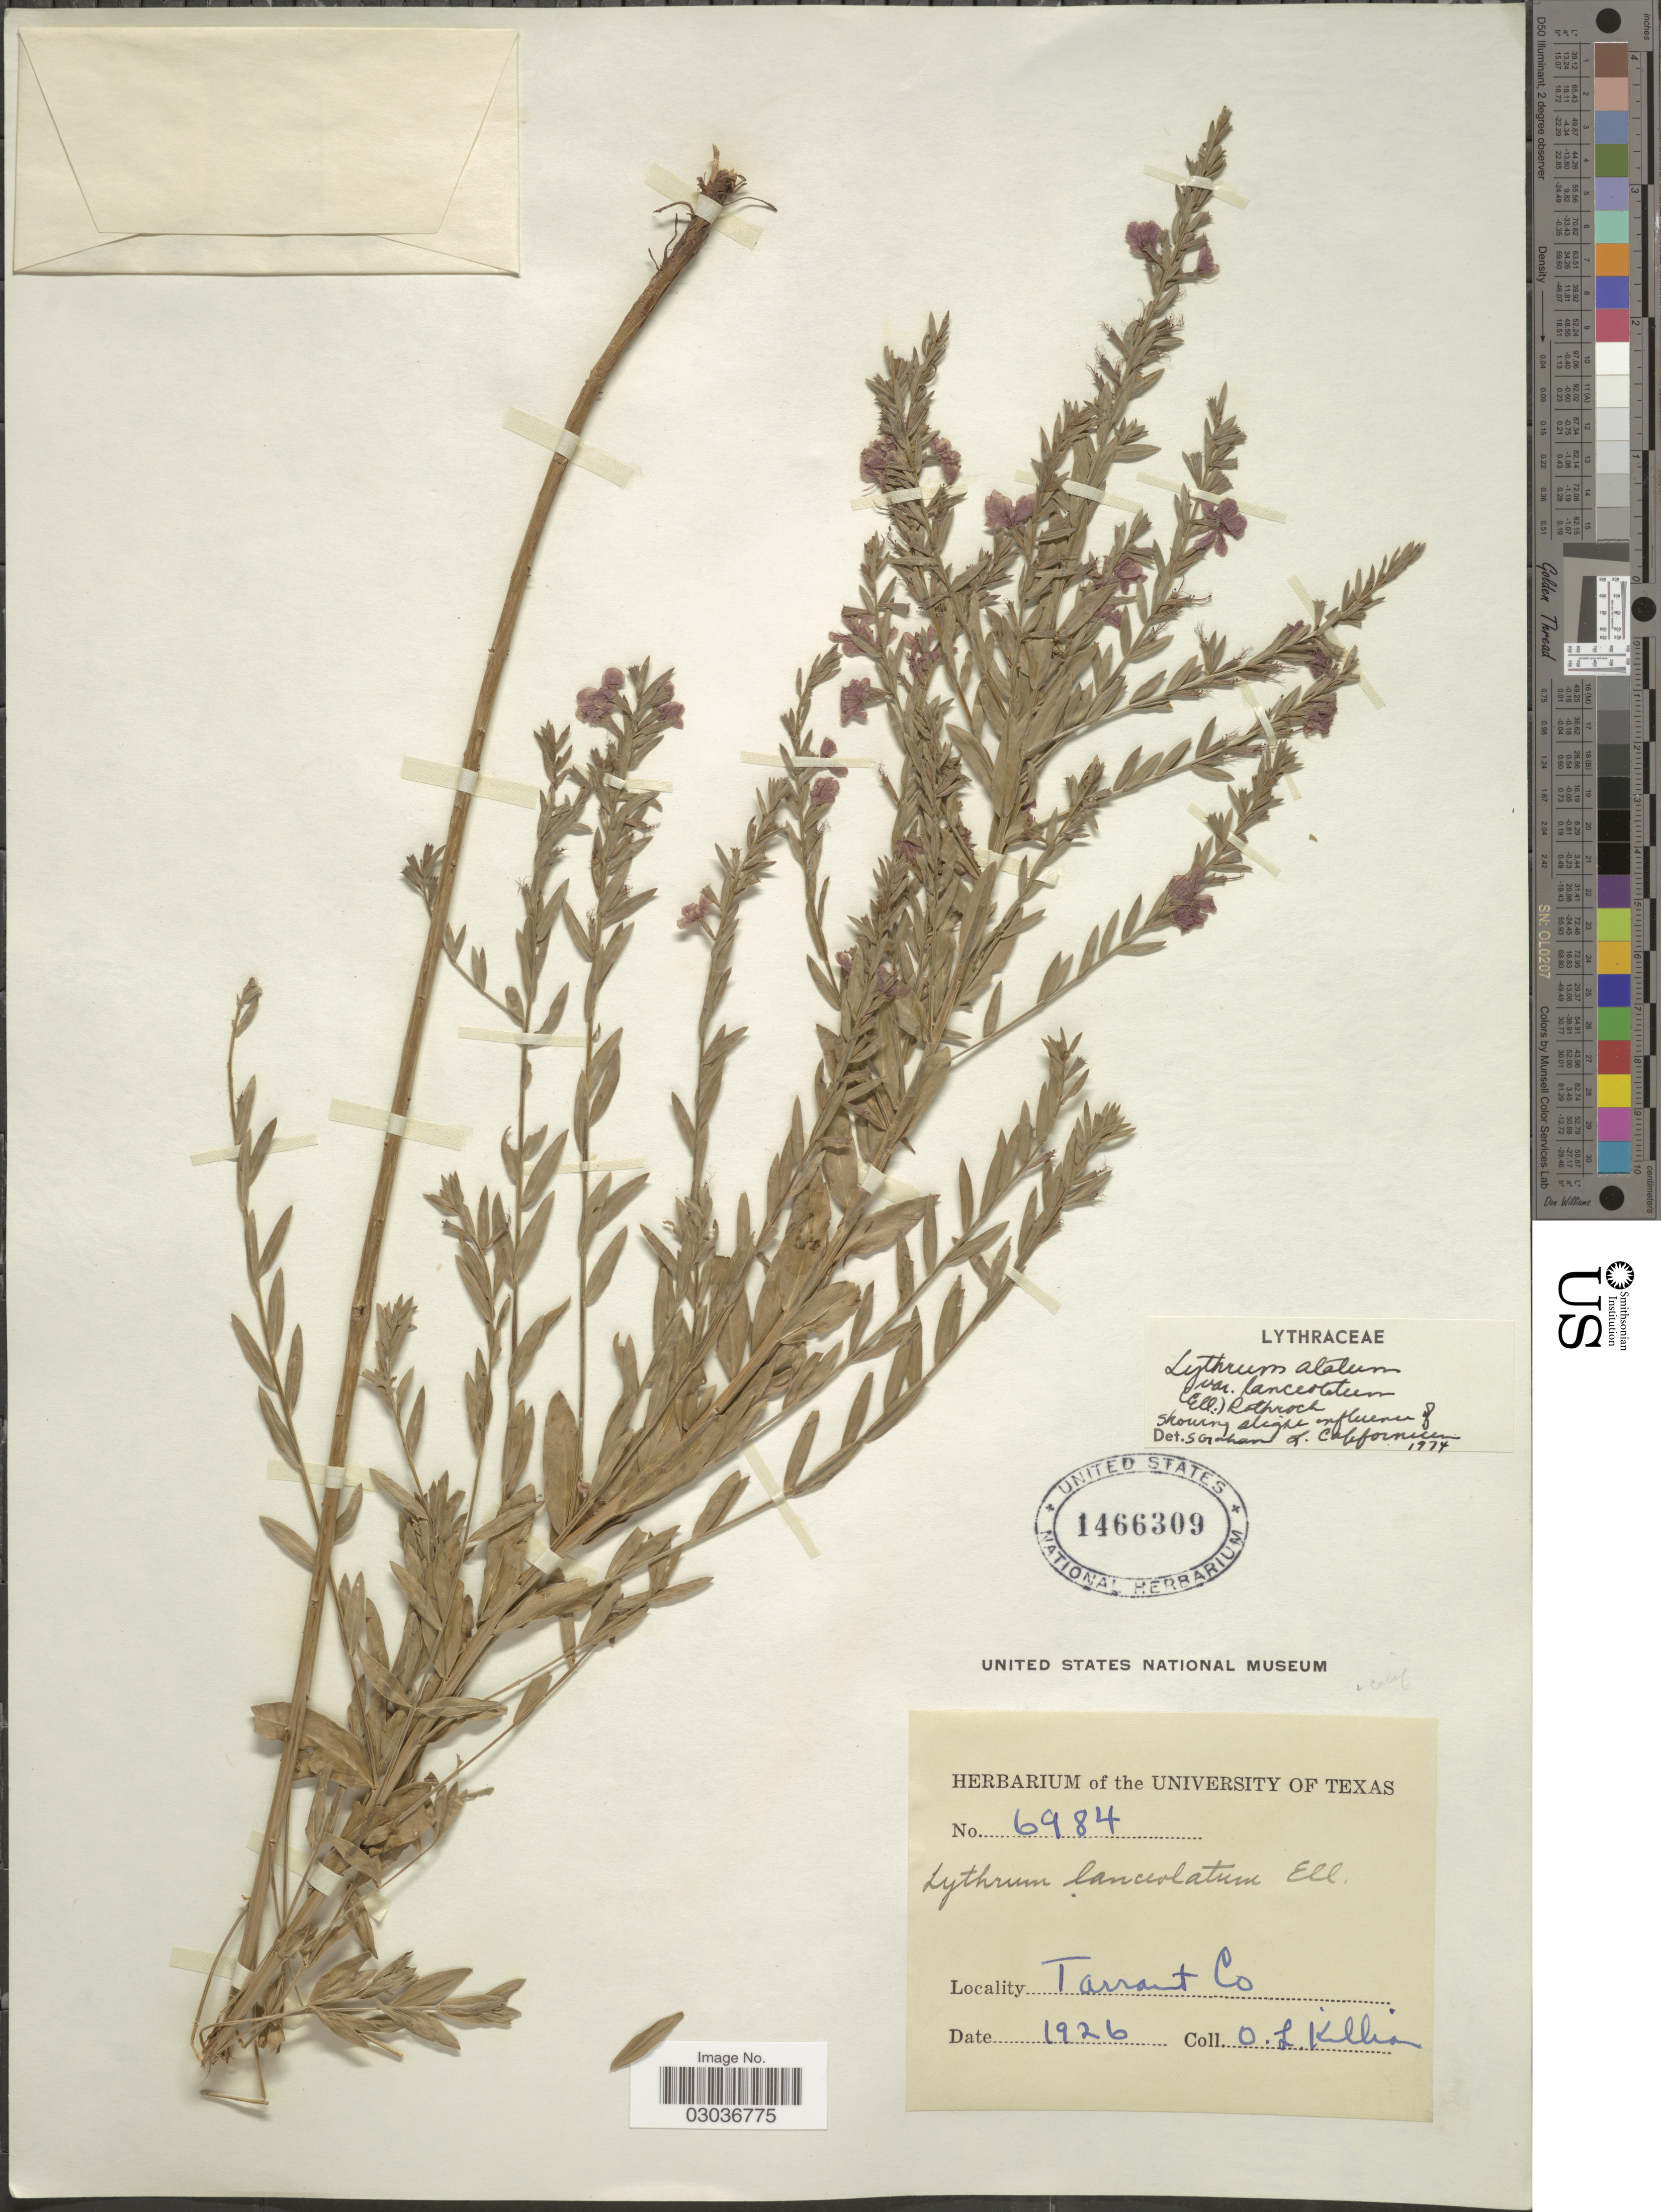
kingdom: Plantae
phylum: Tracheophyta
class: Magnoliopsida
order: Myrtales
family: Lythraceae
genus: Lythrum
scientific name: Lythrum alatum var. lanceolatum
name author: (Elliott) A. Gray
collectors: O. Killian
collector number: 6984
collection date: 1926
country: United States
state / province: Texas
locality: Tarrant Co.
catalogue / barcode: US 1466309